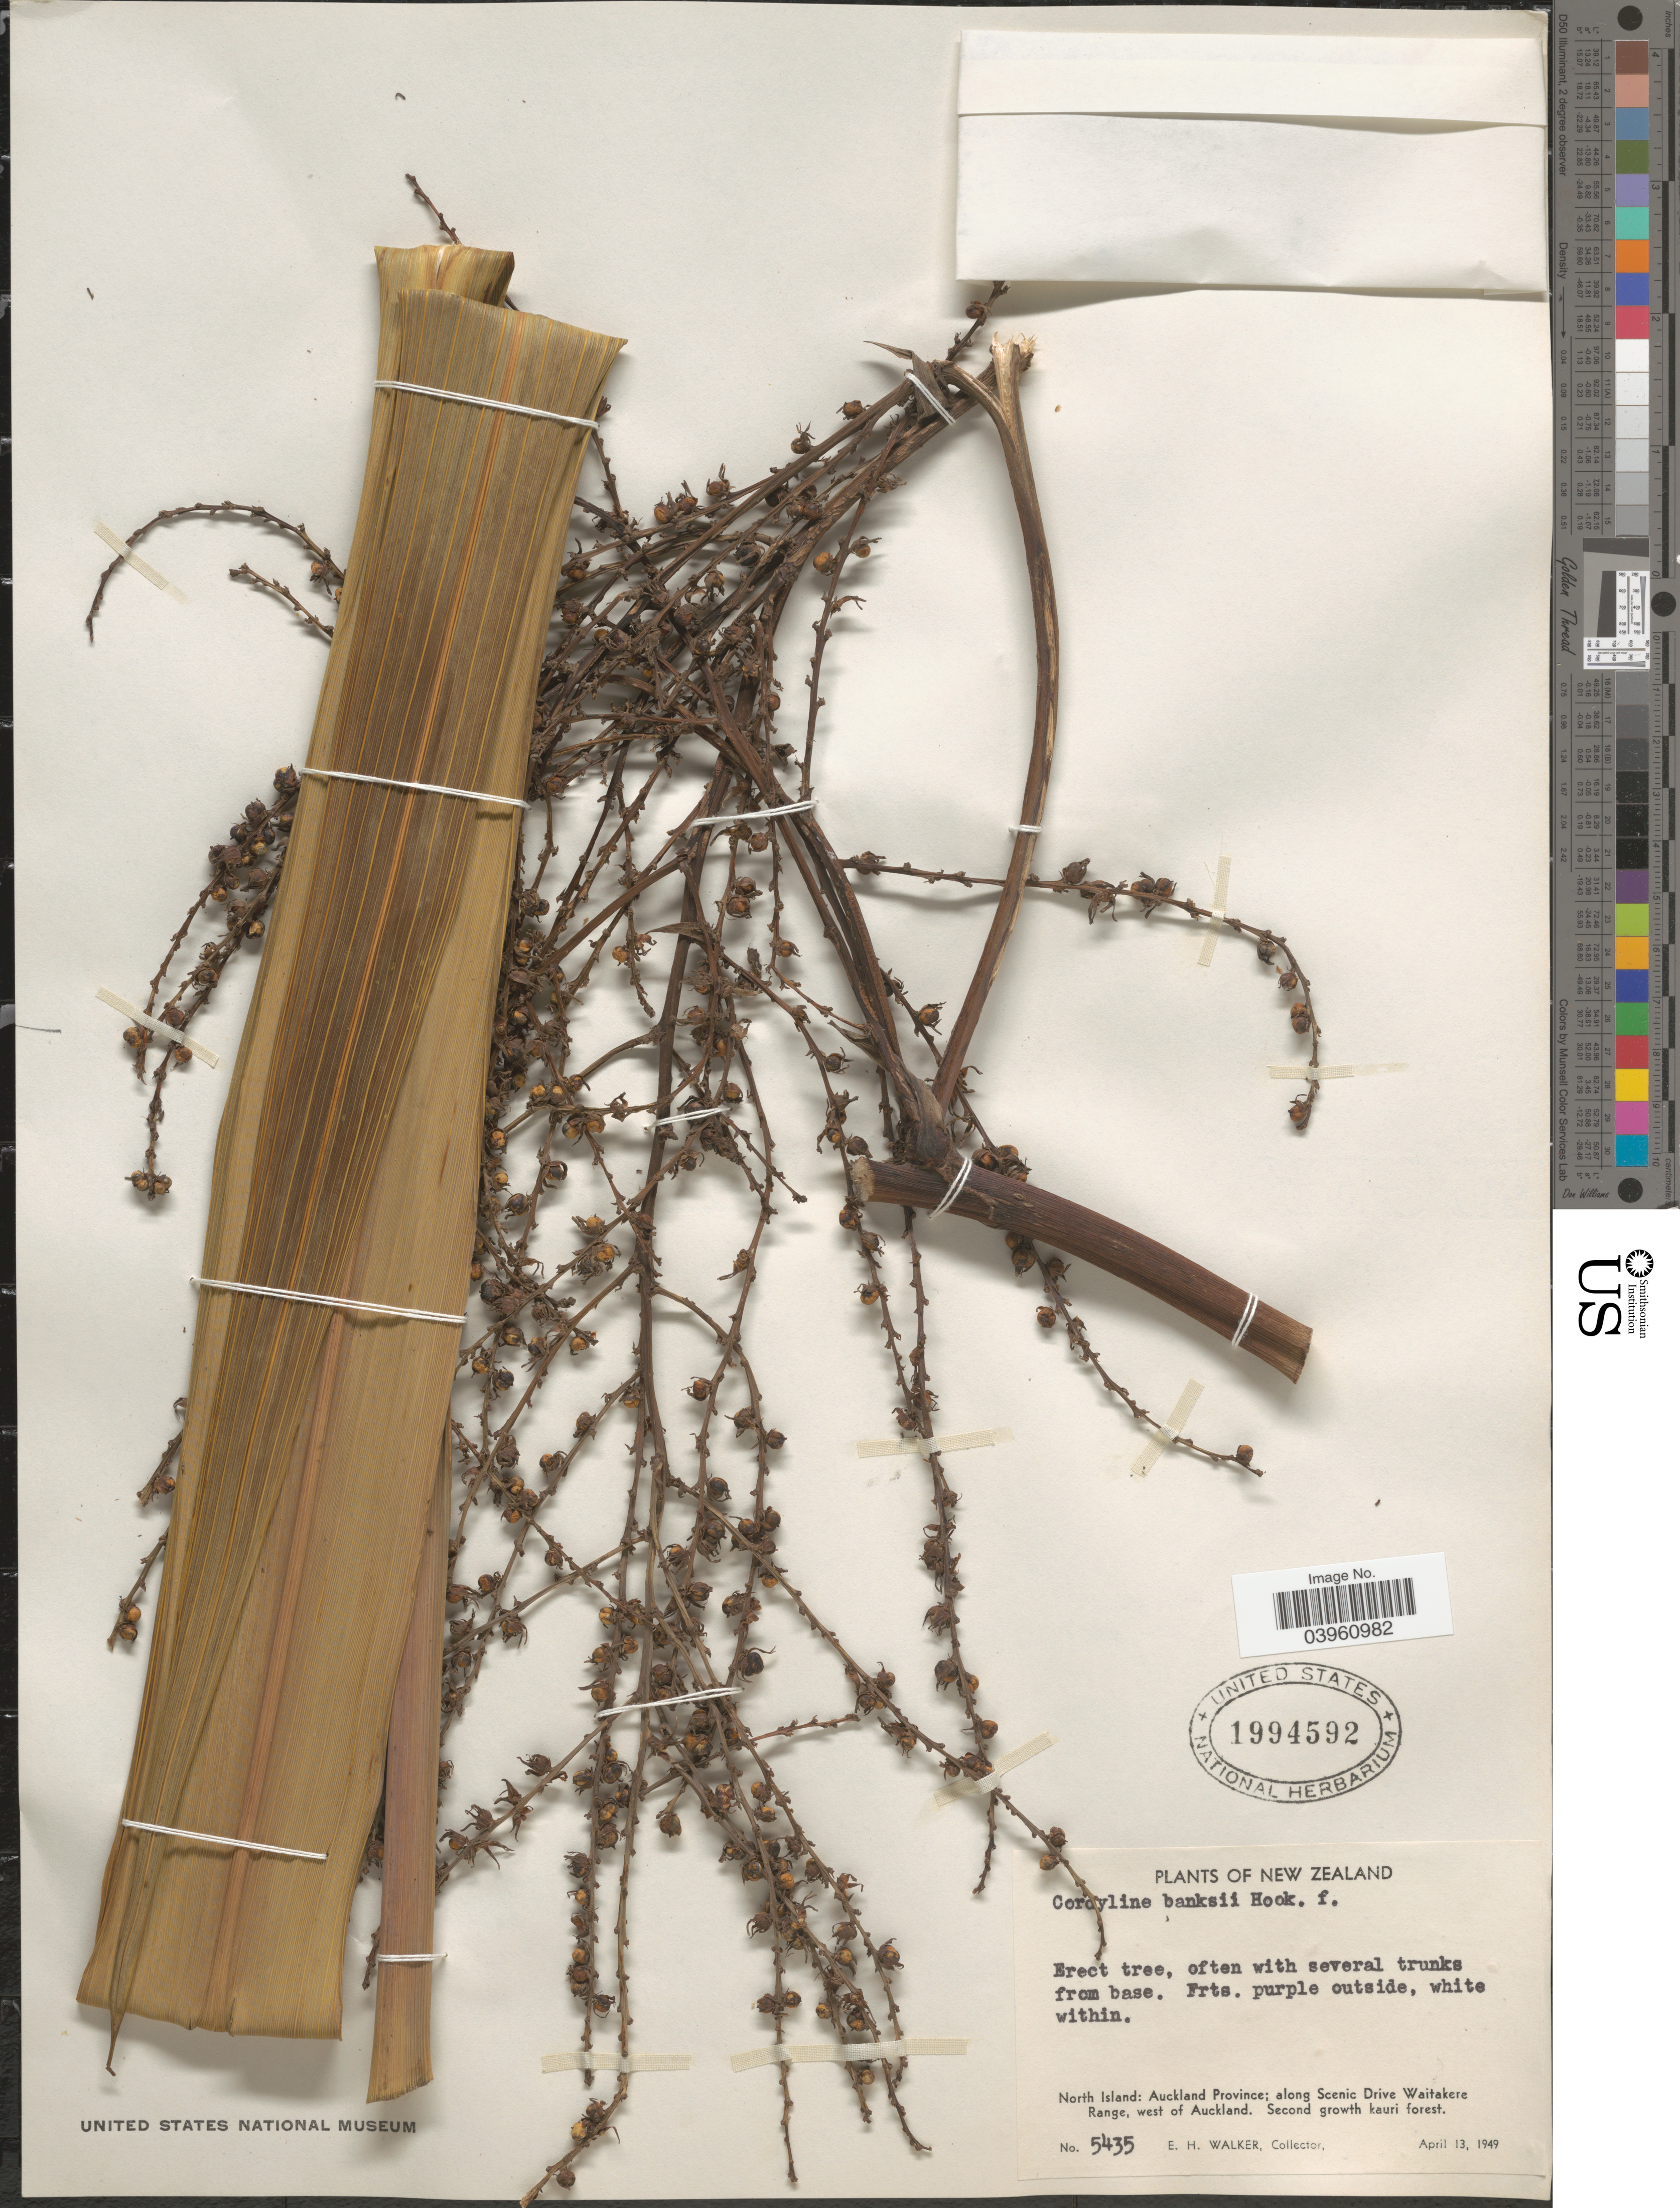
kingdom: Plantae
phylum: Tracheophyta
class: Liliopsida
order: Asparagales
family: Asparagaceae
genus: Cordyline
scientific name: Cordyline banksii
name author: Hook. f.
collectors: E. H. Walker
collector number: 5435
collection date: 1949-04-13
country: New Zealand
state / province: Auckland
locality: North Island: along Scenic Drive Waitakere Range, west of Auckland. Second growth kauri forest.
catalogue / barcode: US 1994592